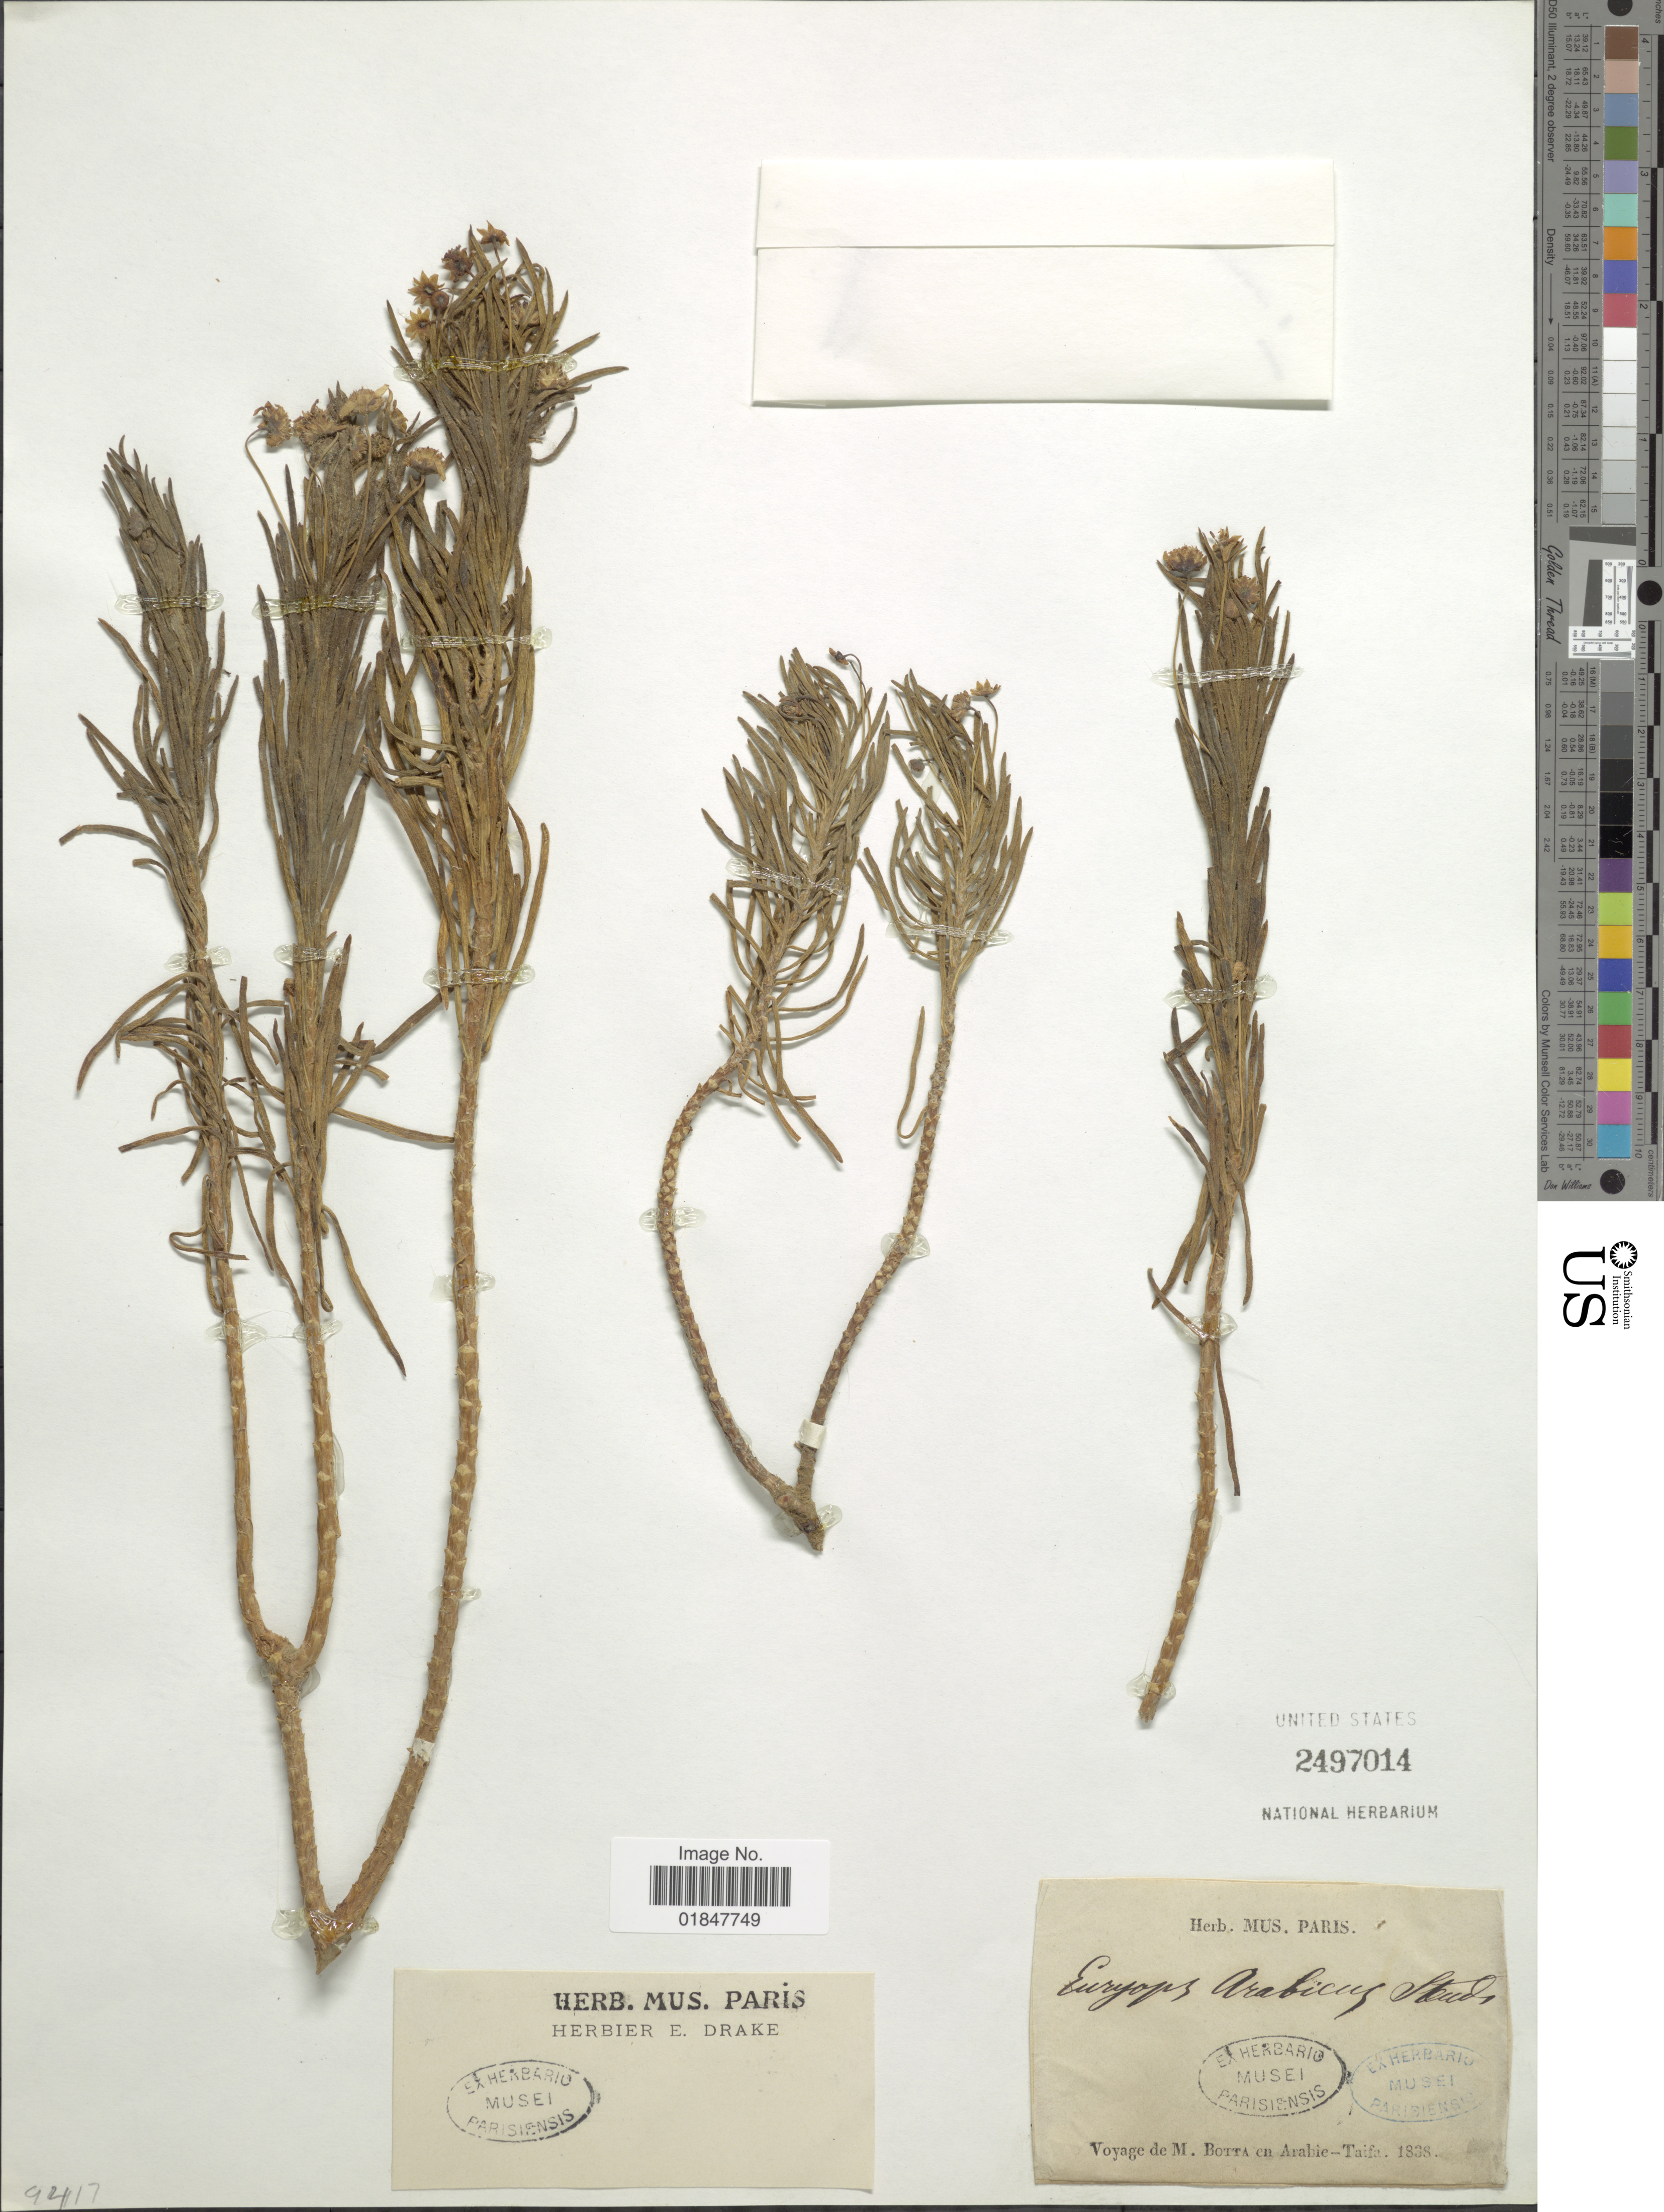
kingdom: Plantae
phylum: Tracheophyta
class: Magnoliopsida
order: Asterales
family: Asteraceae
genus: Euryops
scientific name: Euryops arabicus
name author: Steud.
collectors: M. Botta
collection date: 1838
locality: Arabie, Taifa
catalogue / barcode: US 2497014